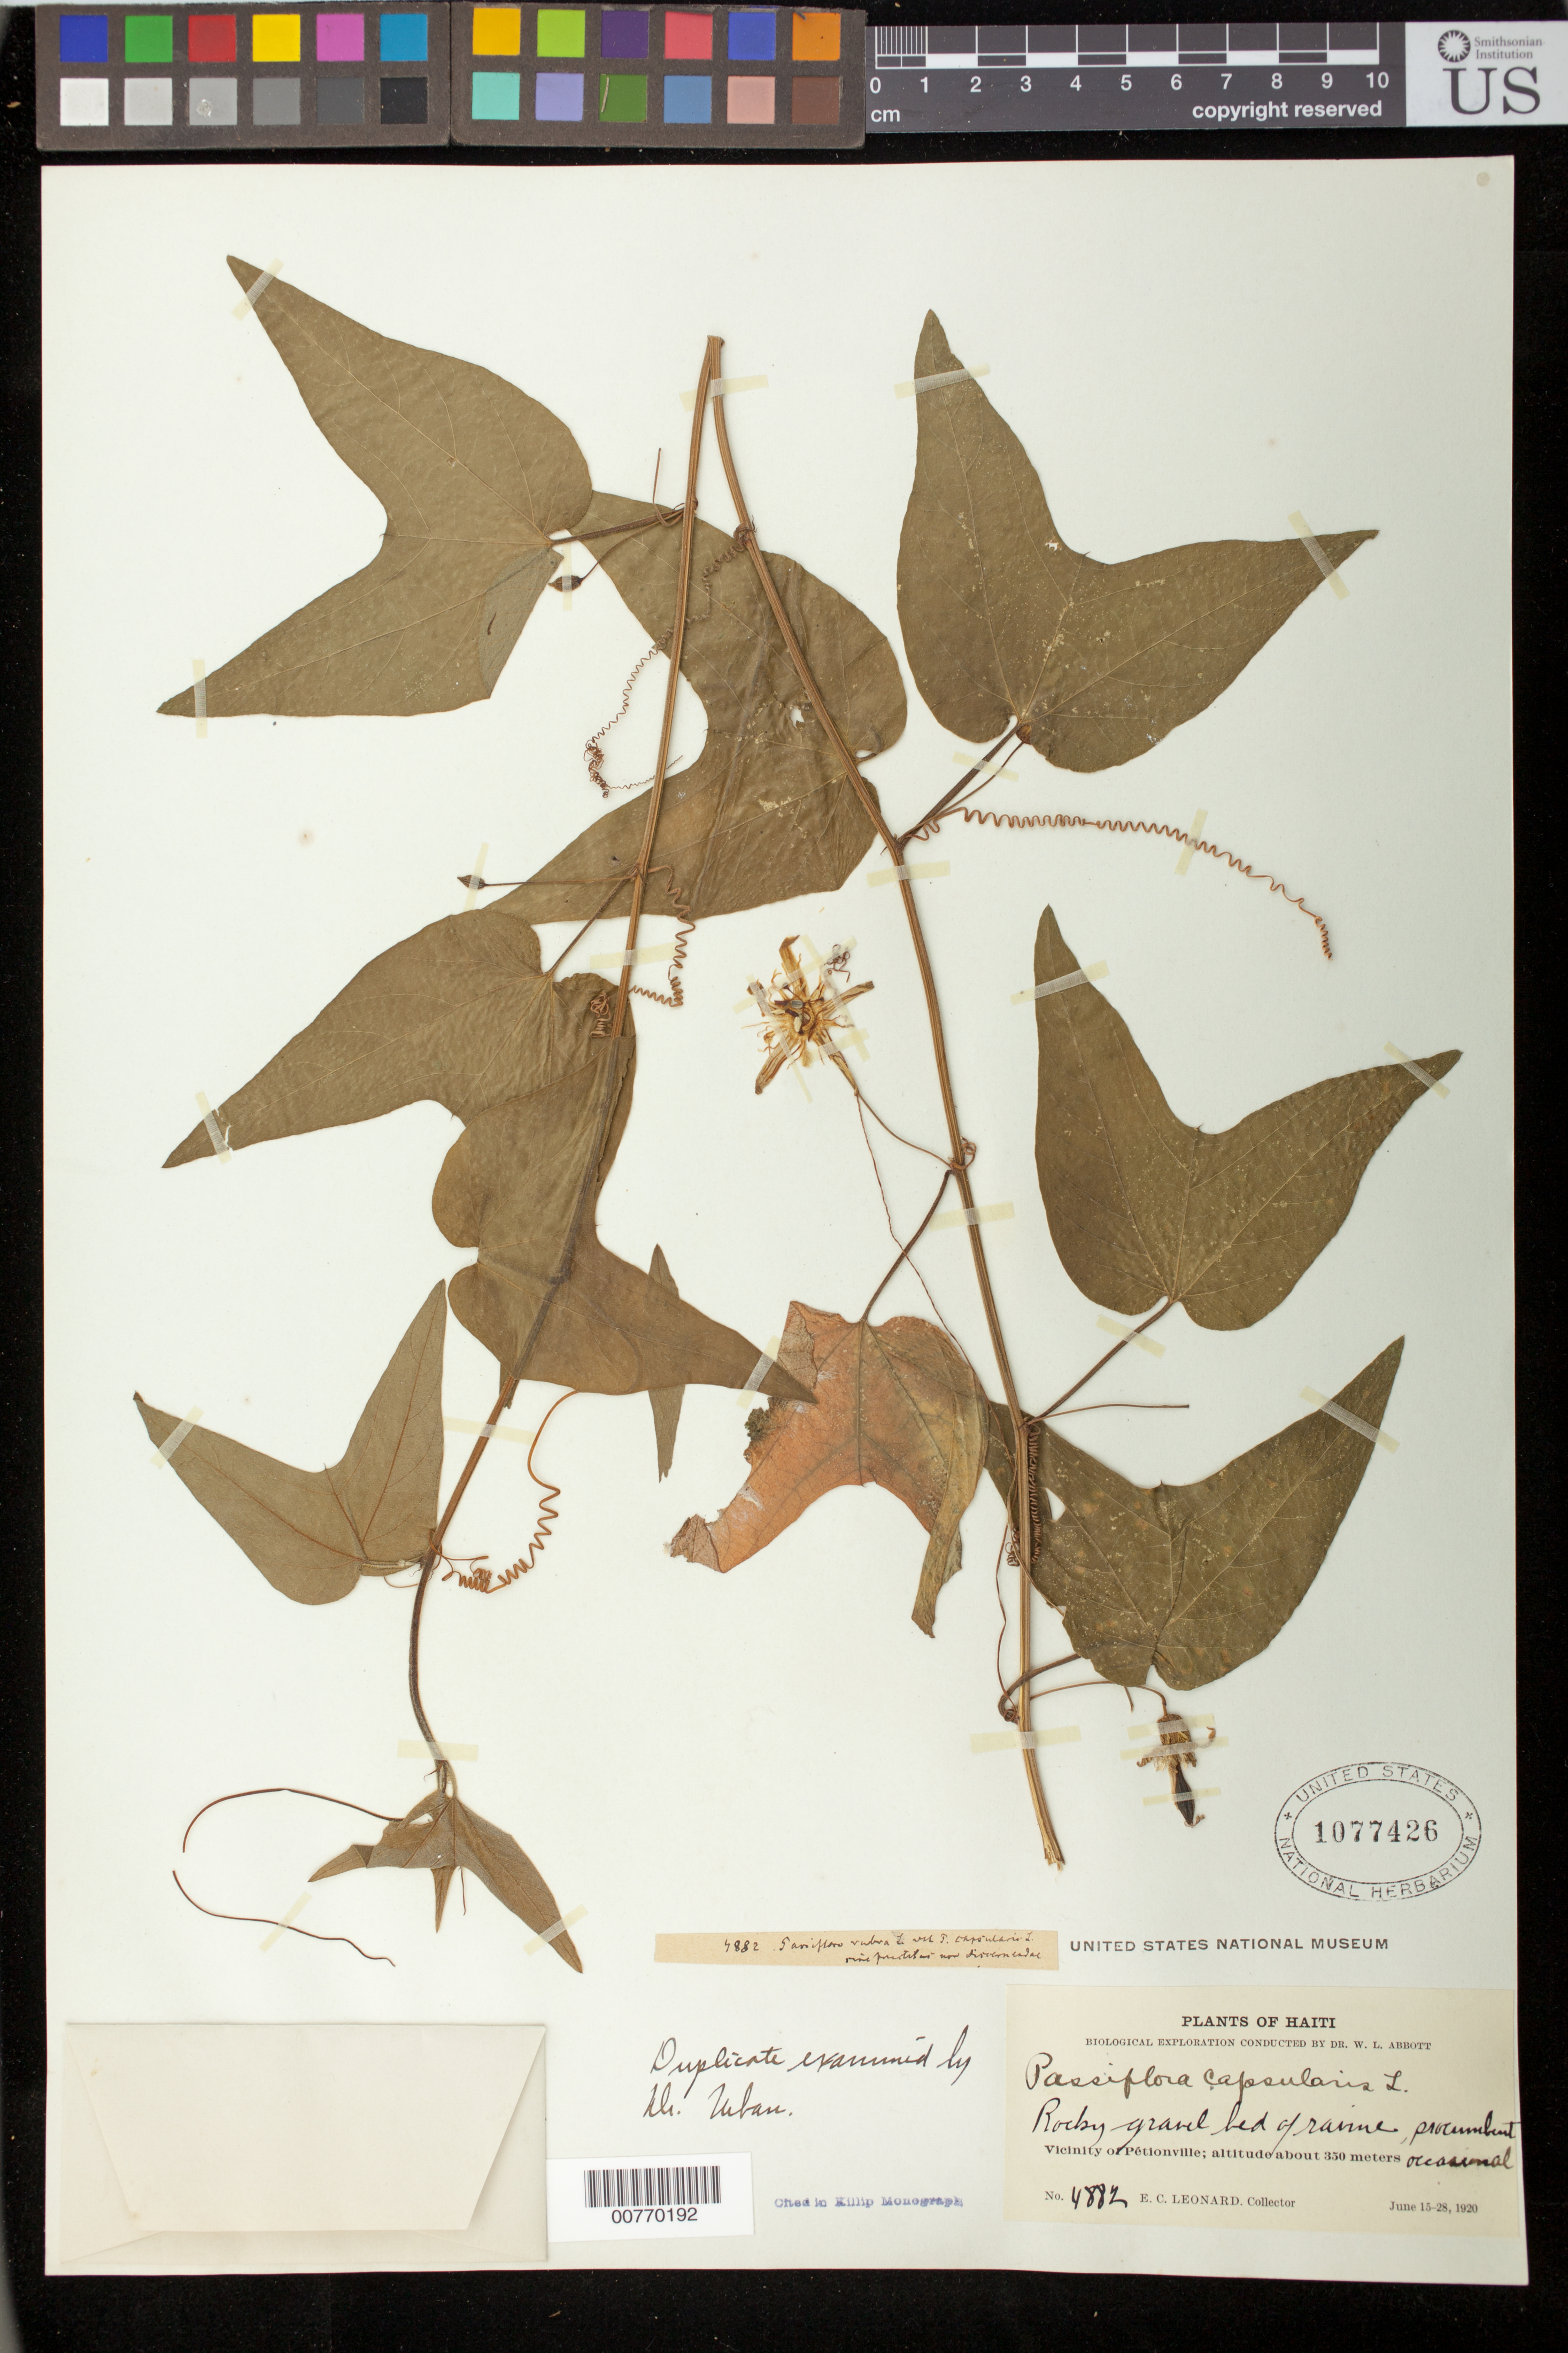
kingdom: Plantae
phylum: Tracheophyta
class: Magnoliopsida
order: Malpighiales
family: Passifloraceae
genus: Passiflora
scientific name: Passiflora capsularis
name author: L.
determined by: Killip, Ellsworth P.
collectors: E. C. Leonard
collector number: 4882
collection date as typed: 15 Jun 1920 28 Jun 1920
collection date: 1920-06-15/1920-06-28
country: Haiti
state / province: Ouest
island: Hispaniola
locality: Vicinity of Pétionville.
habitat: Rocky gravel bed of ravine.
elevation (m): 350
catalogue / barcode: US 1077426